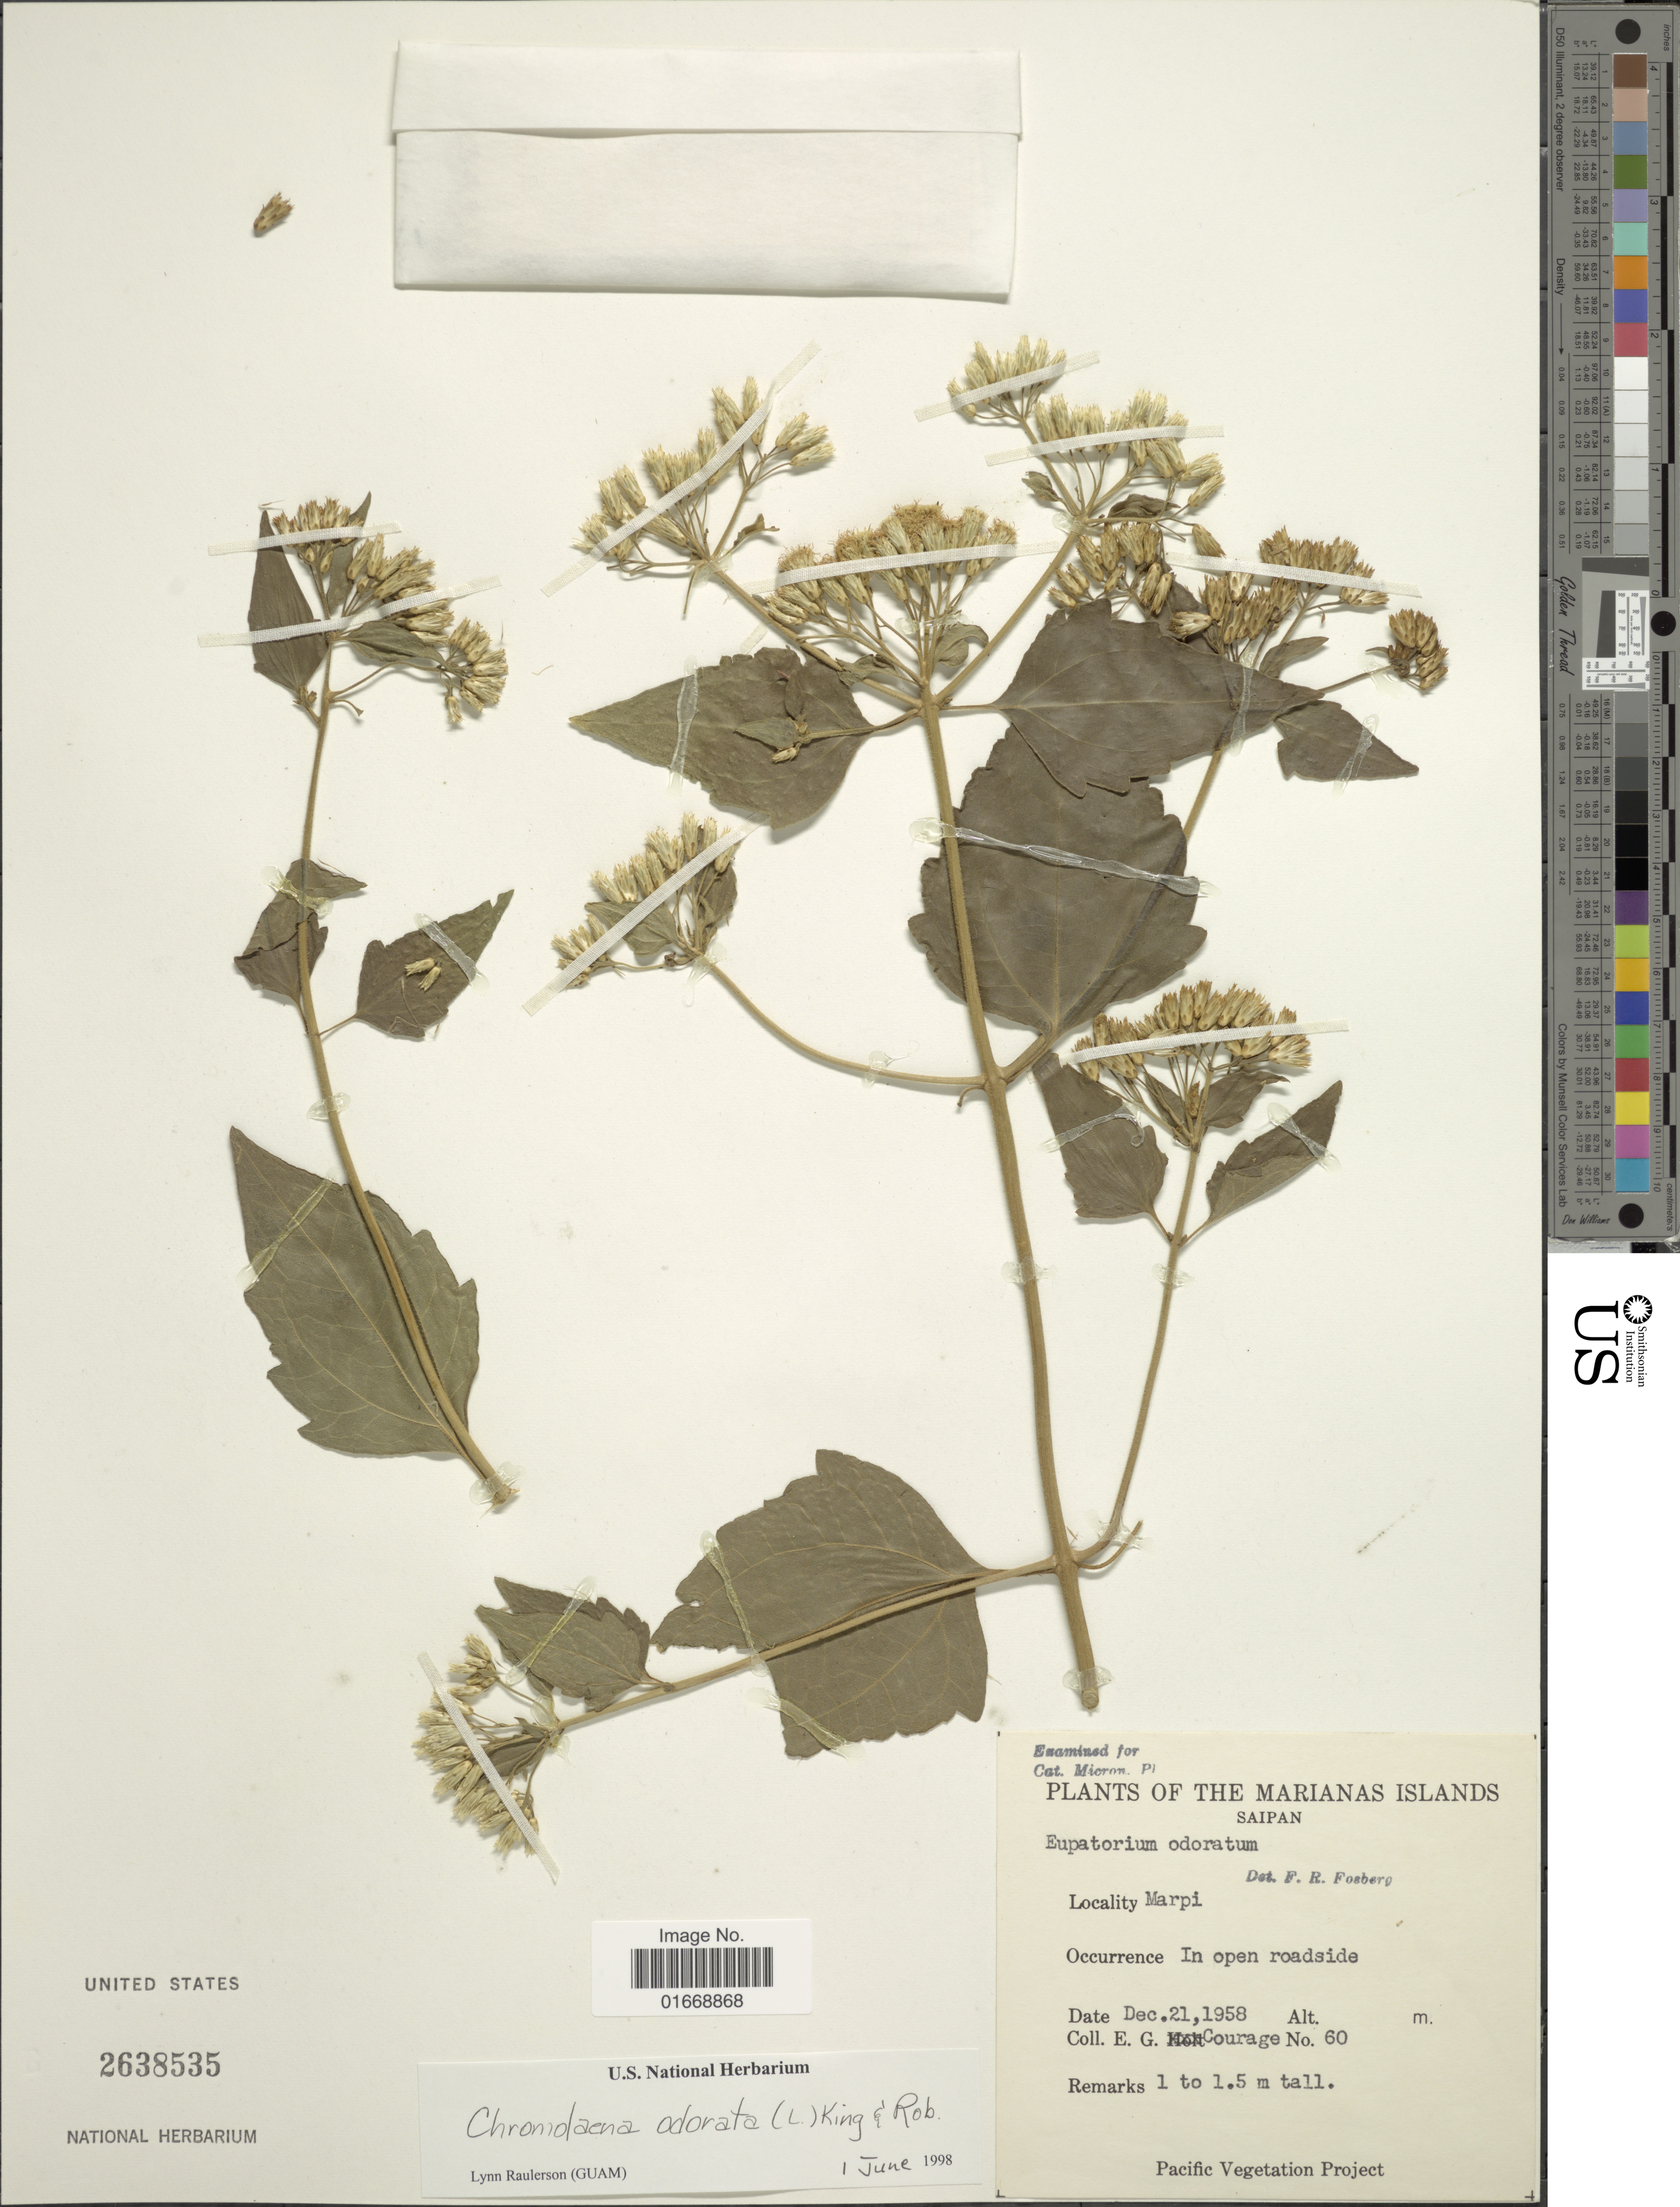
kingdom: Plantae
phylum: Tracheophyta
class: Magnoliopsida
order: Asterales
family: Asteraceae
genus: Chromolaena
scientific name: Chromolaena odorata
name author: (L.) R.M. King & H. Rob.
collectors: E. Courage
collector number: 60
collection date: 1958-12-21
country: Northern Mariana Islands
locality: Saipan, Marpi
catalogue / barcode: US 2638535